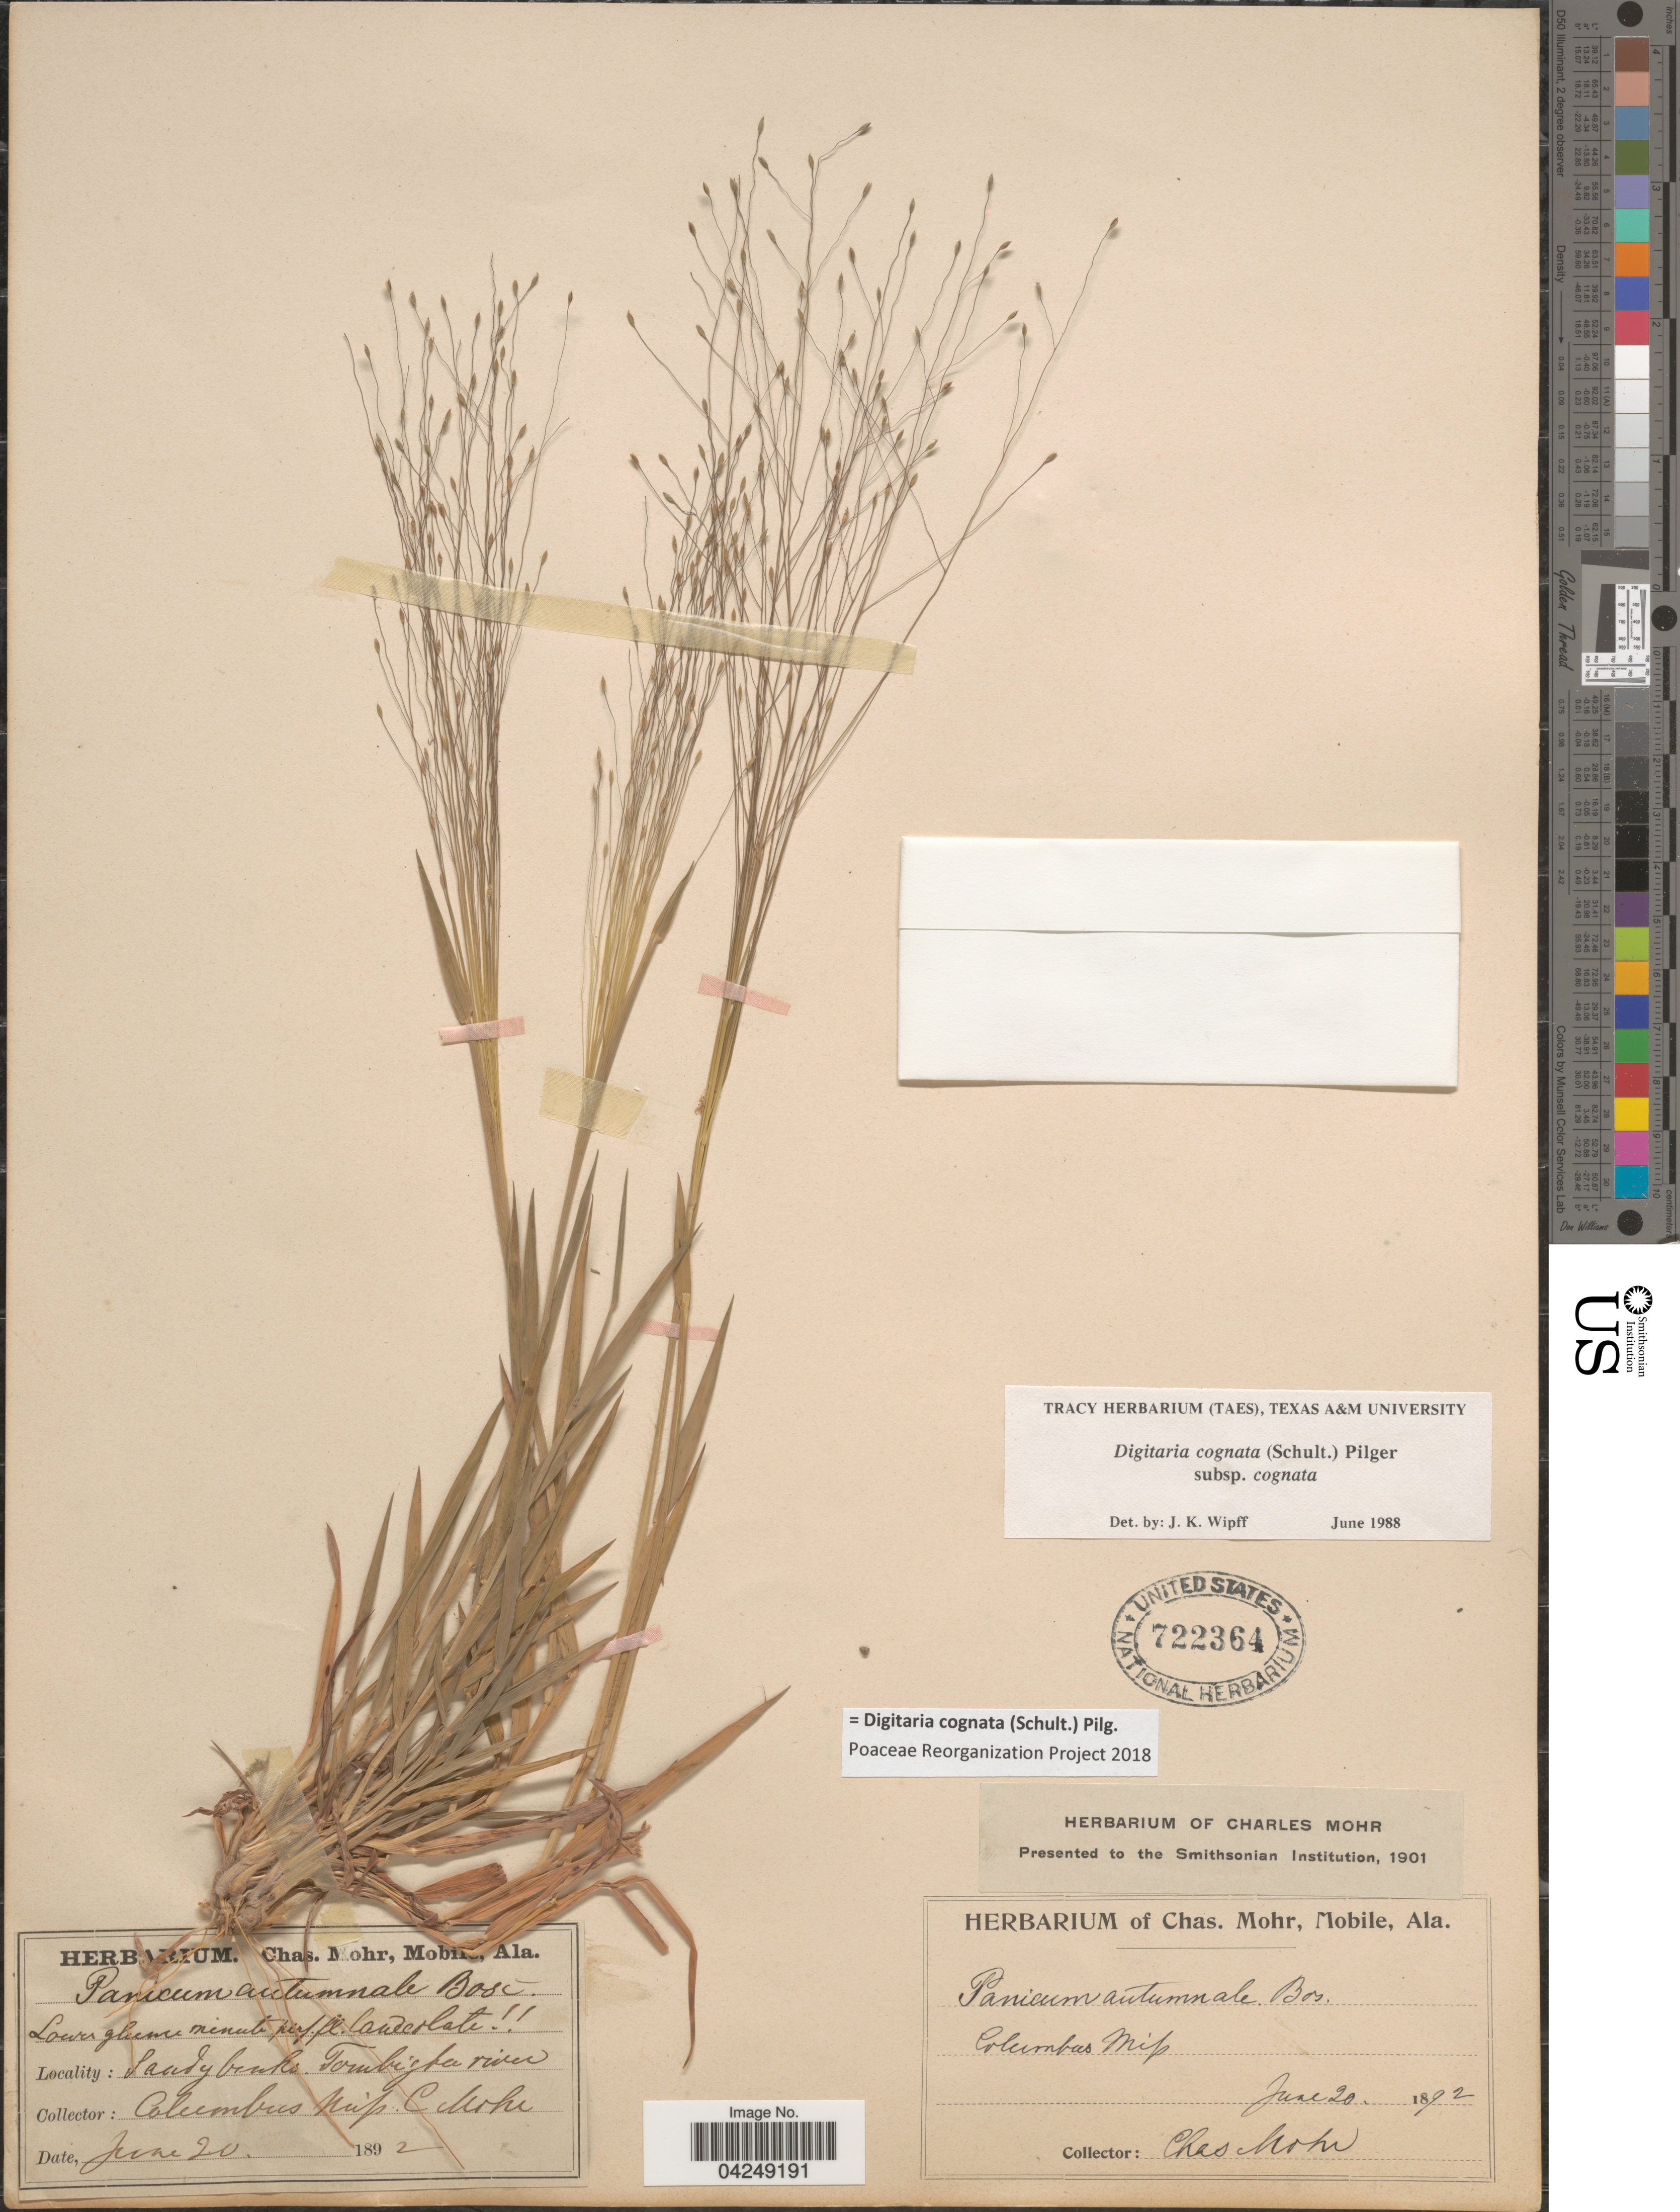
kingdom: Plantae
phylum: Tracheophyta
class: Liliopsida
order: Poales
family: Poaceae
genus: Digitaria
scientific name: Digitaria cognata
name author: (Scult.) Pilg.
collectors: Mohr, C. T. (herbarium)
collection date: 1892-06-20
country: United States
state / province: Mississippi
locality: Columbus. Sandy banks Tombigbee river.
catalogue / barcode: US 722364